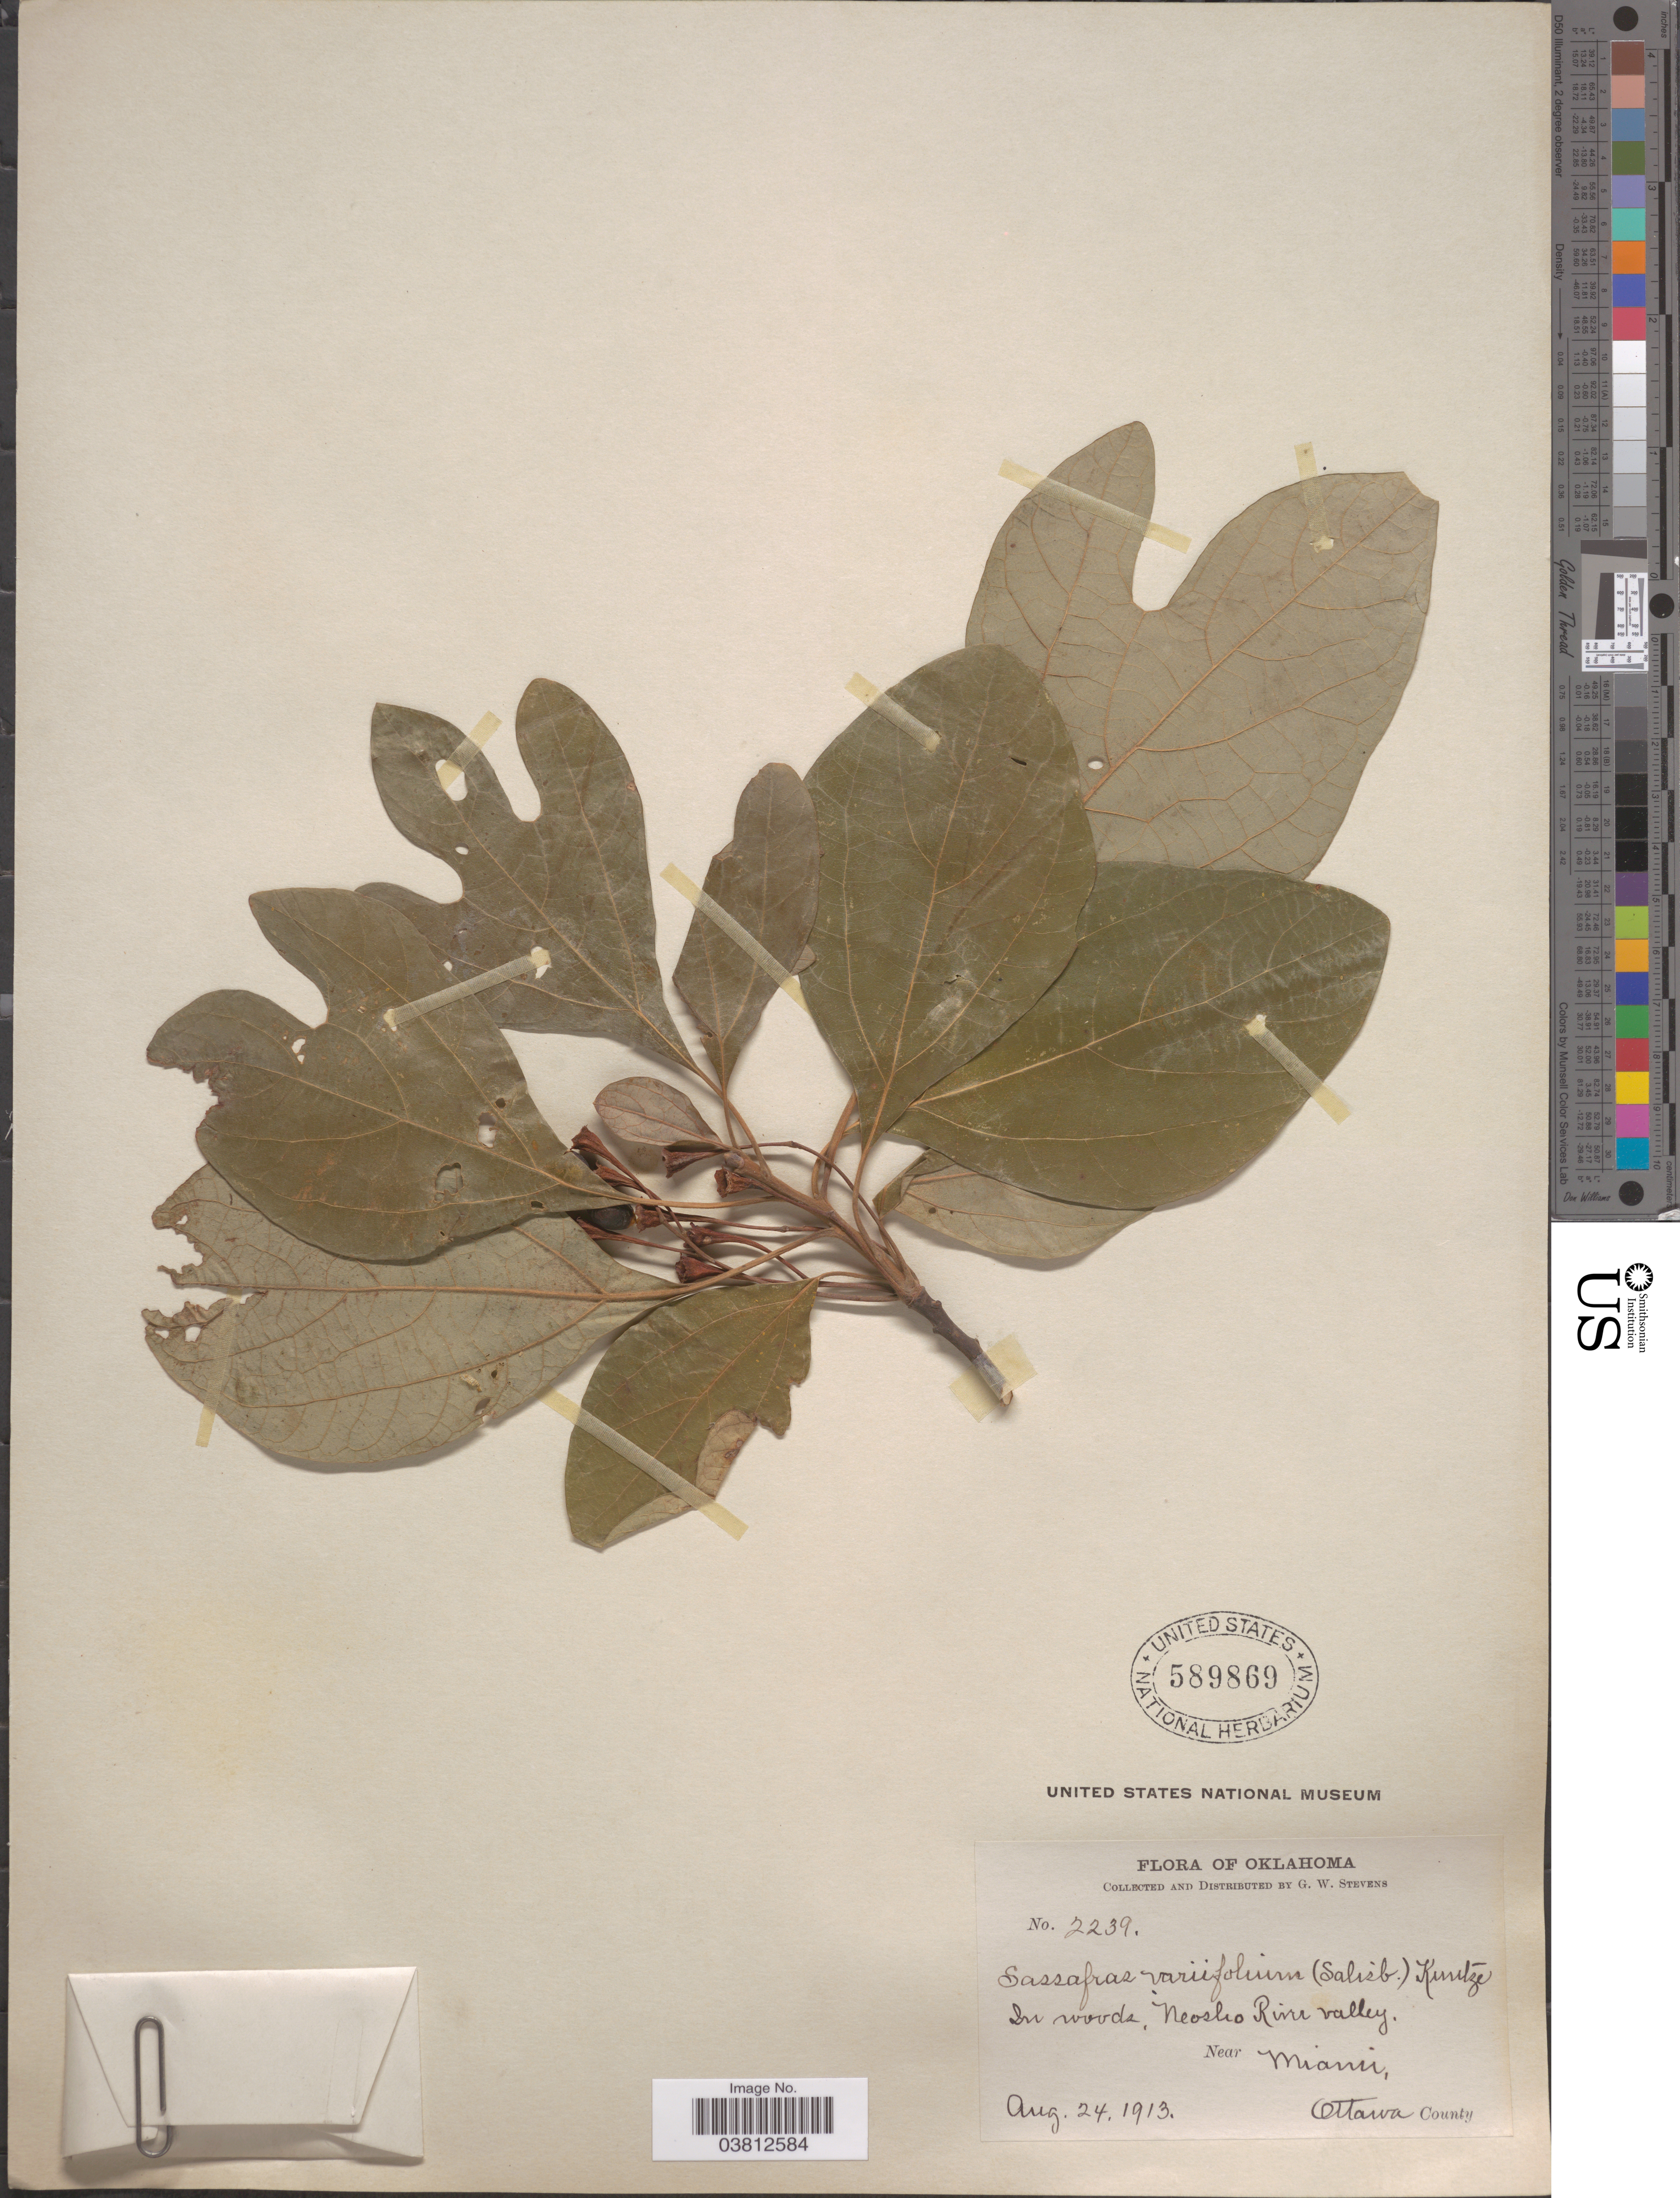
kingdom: Plantae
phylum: Tracheophyta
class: Magnoliopsida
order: Laurales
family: Lauraceae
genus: Sassafras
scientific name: Sassafras albidum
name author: (Nutt.) Nees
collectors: G. W. Stevens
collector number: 2239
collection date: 1913-08-24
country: United States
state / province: Oklahoma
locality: In woods. Neosho River valley. Near Miami, Ottawa County.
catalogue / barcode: US 589869